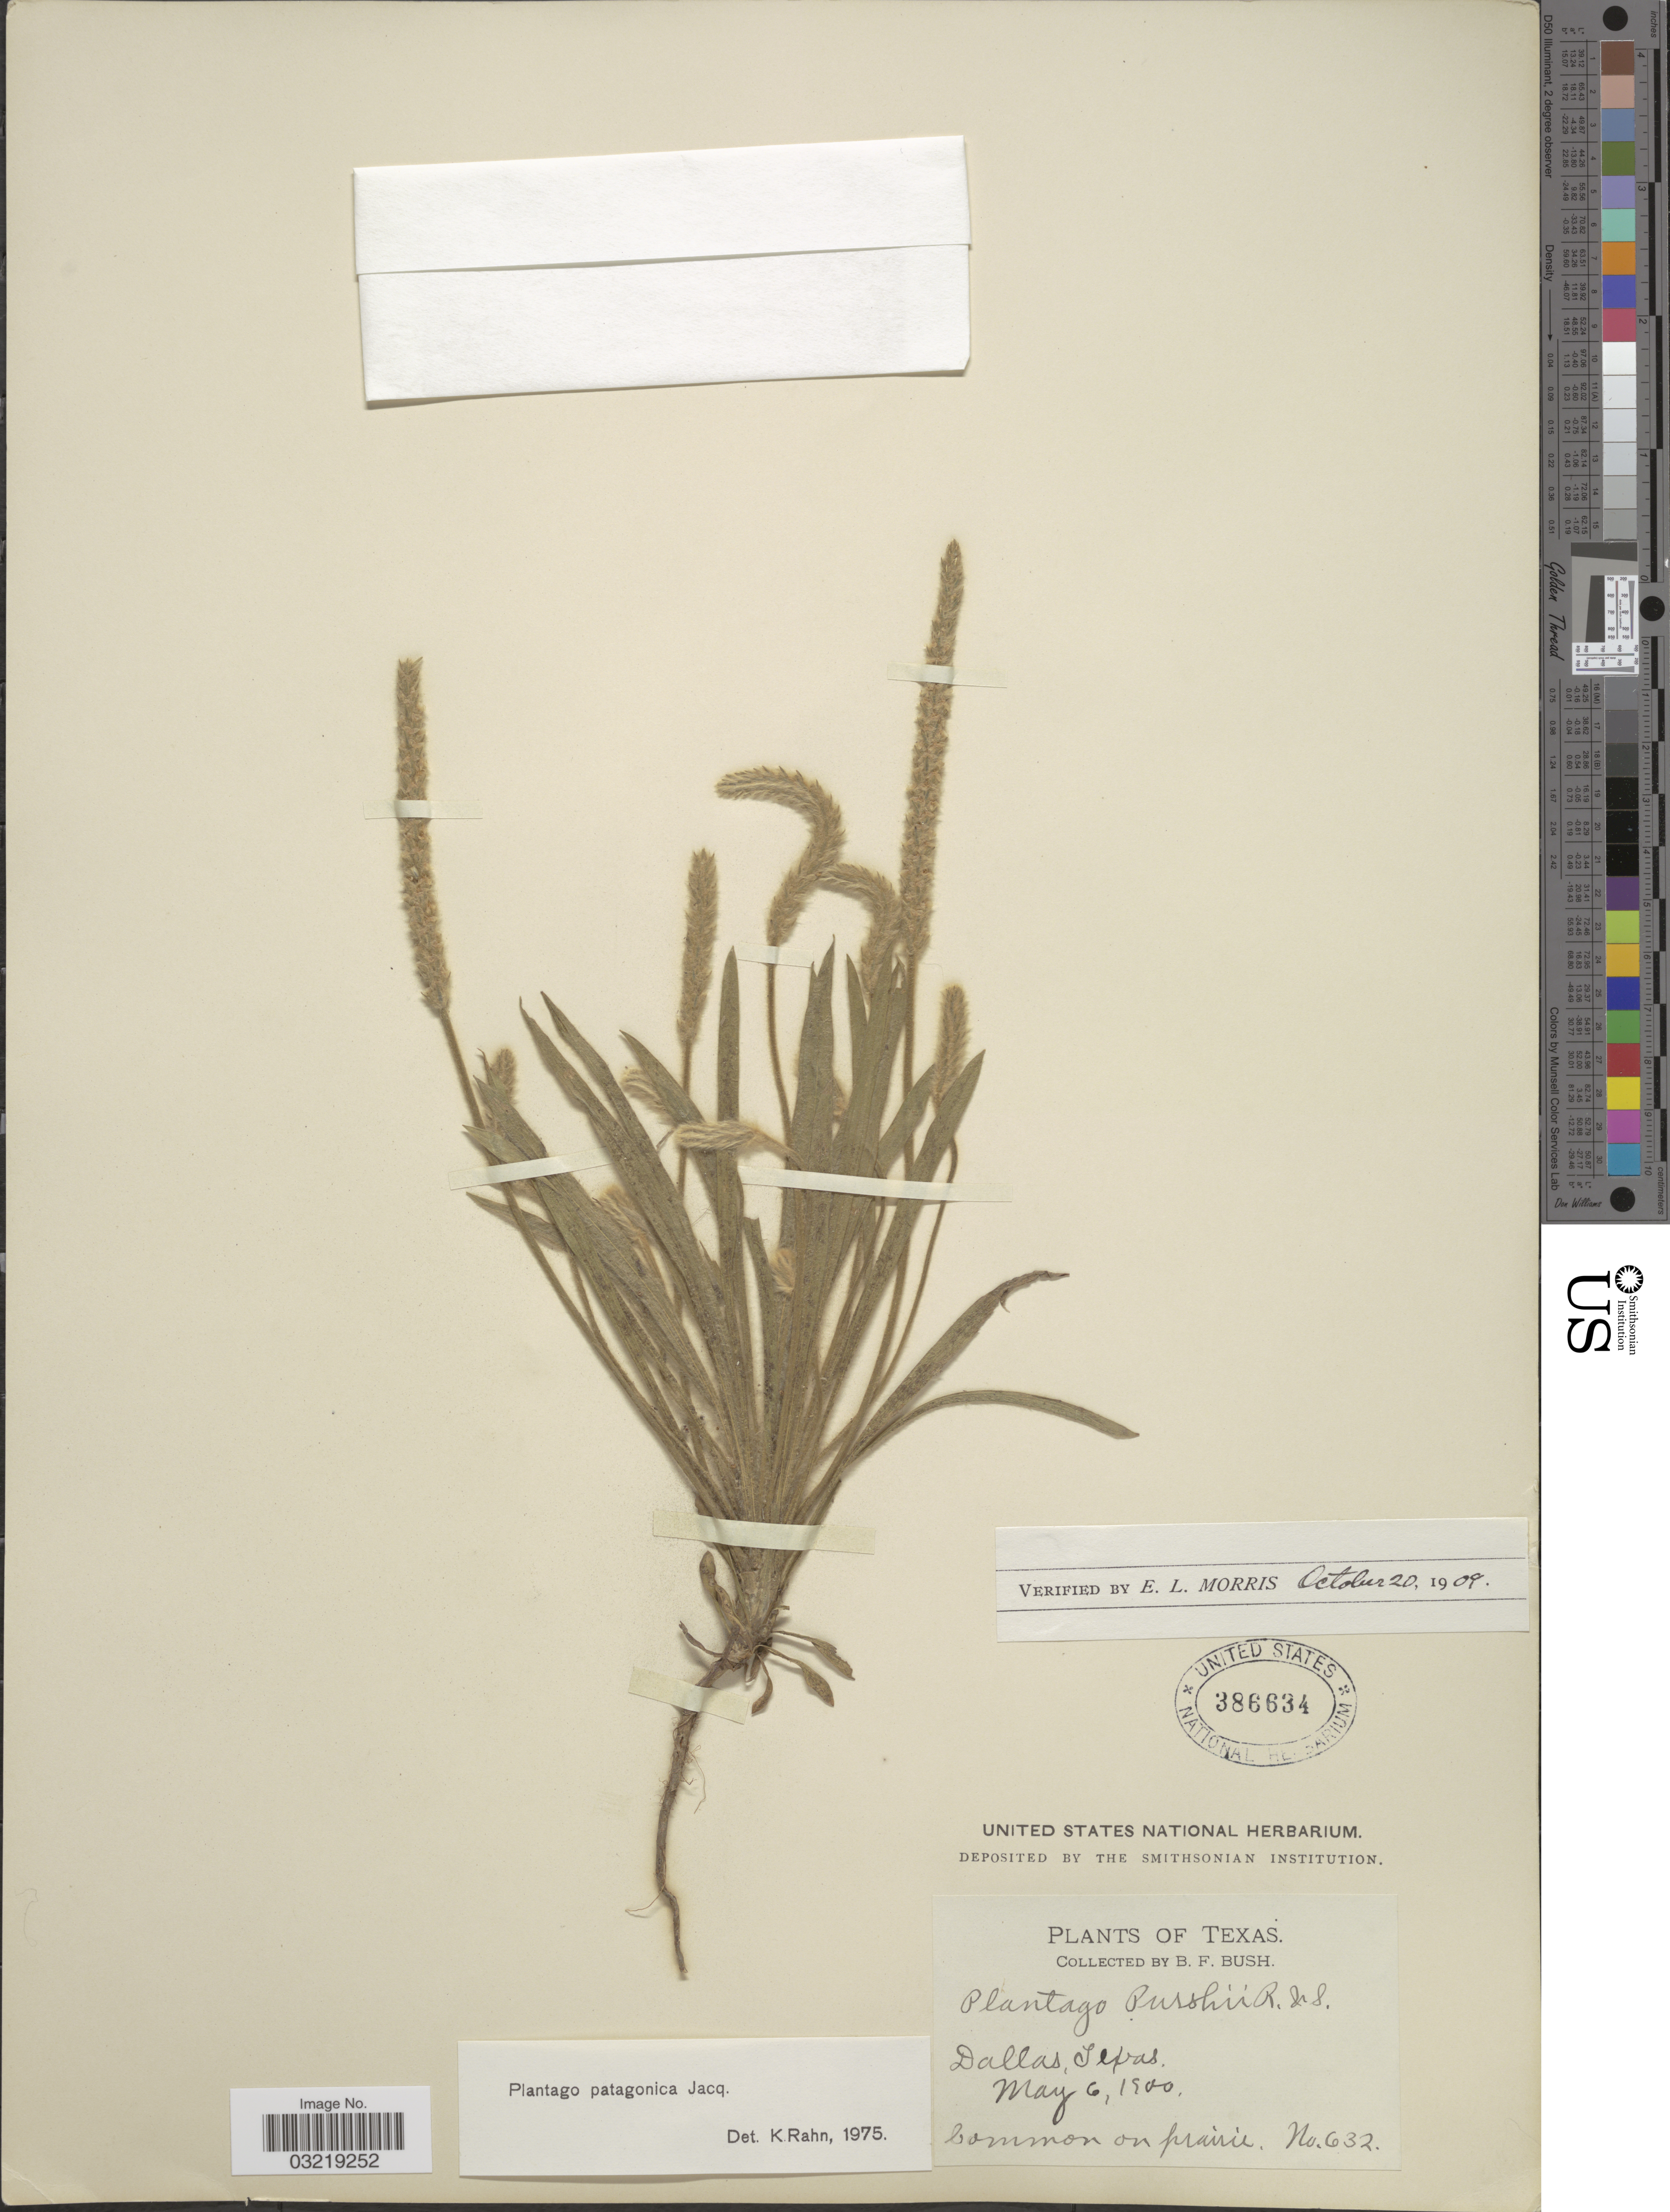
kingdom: Plantae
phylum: Tracheophyta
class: Magnoliopsida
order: Lamiales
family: Plantaginaceae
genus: Plantago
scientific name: Plantago patagonica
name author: Jacq.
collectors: B. F. Bush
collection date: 1900-05-06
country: United States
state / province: Texas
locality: Dallas.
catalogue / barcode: US 386634